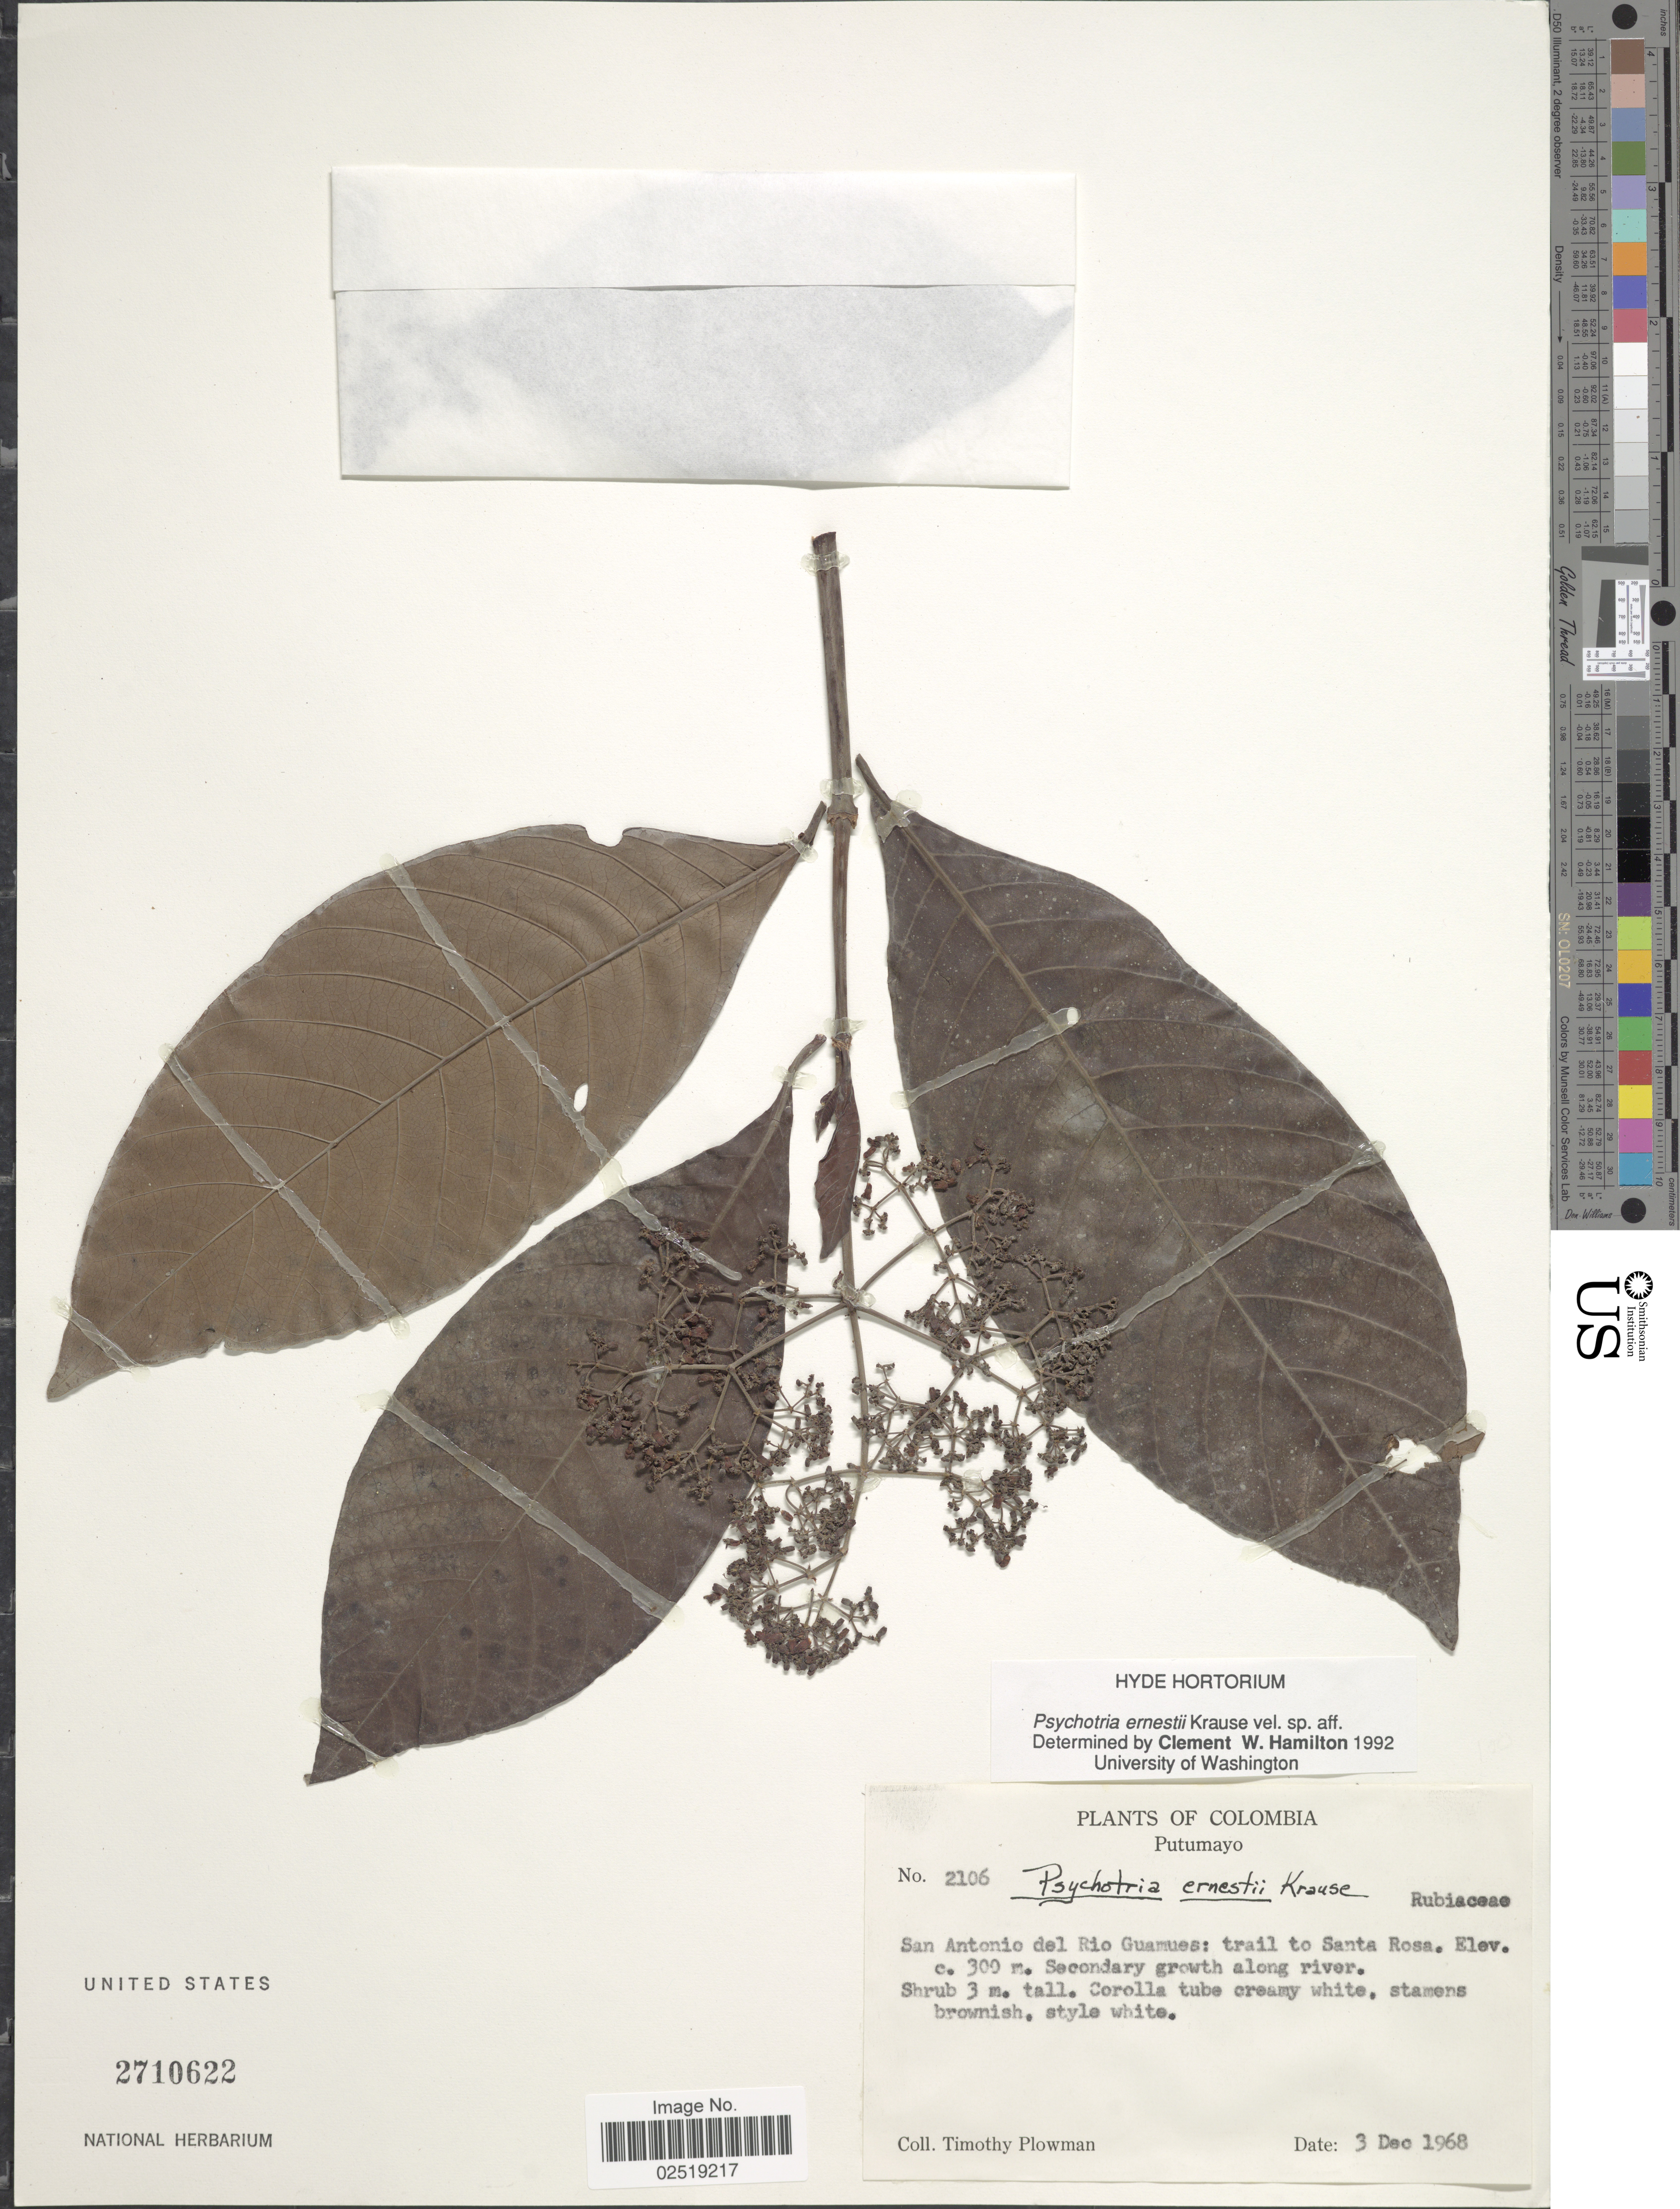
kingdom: Plantae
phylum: Tracheophyta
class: Magnoliopsida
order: Gentianales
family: Rubiaceae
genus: Psychotria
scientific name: Psychotria ernestii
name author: K. Krause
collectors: T. Plowman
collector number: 2106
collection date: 1968-12-03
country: Colombia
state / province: Putumayo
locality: San Antonio del Rio Guamues: trail to Santa Rosa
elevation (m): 300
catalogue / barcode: US 2710622